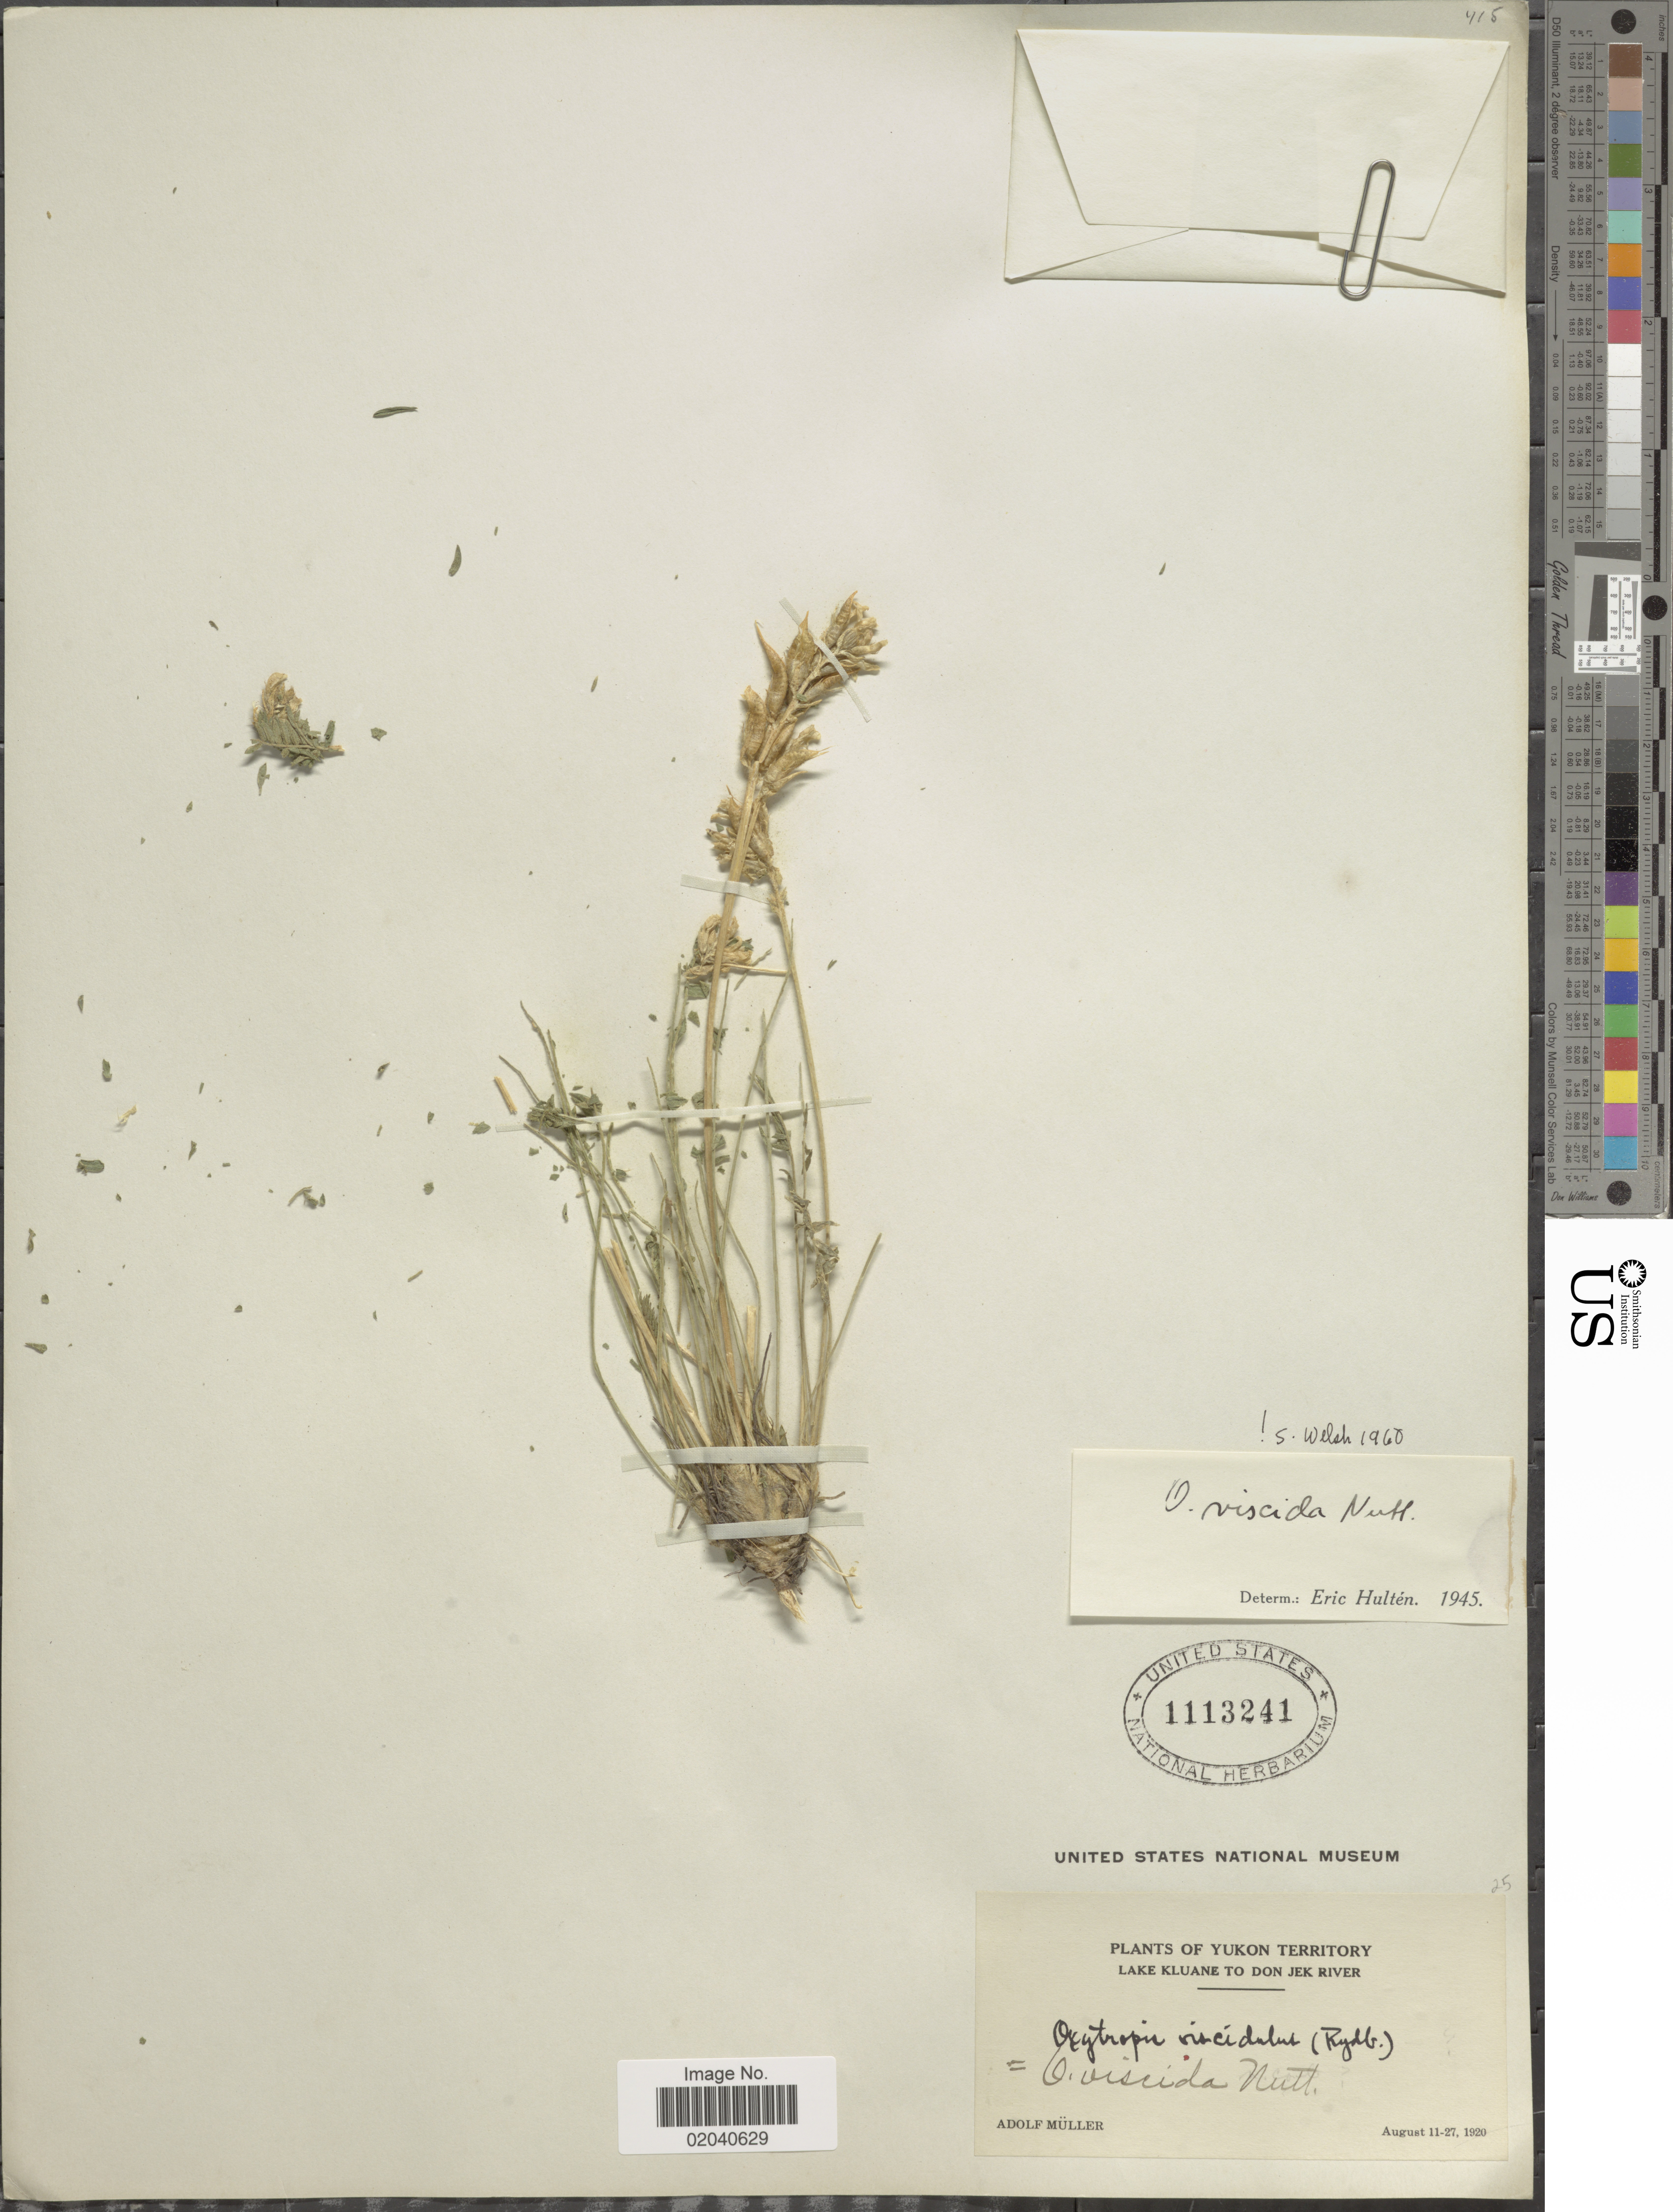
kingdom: Plantae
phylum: Tracheophyta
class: Magnoliopsida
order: Fabales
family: Fabaceae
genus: Oxytropis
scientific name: Oxytropis viscida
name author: Nutt.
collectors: A. Muller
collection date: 1920-08-11/1920-08-27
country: Canada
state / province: Yukon Territory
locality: Lake Kluane to Don Jek River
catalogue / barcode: US 1113241